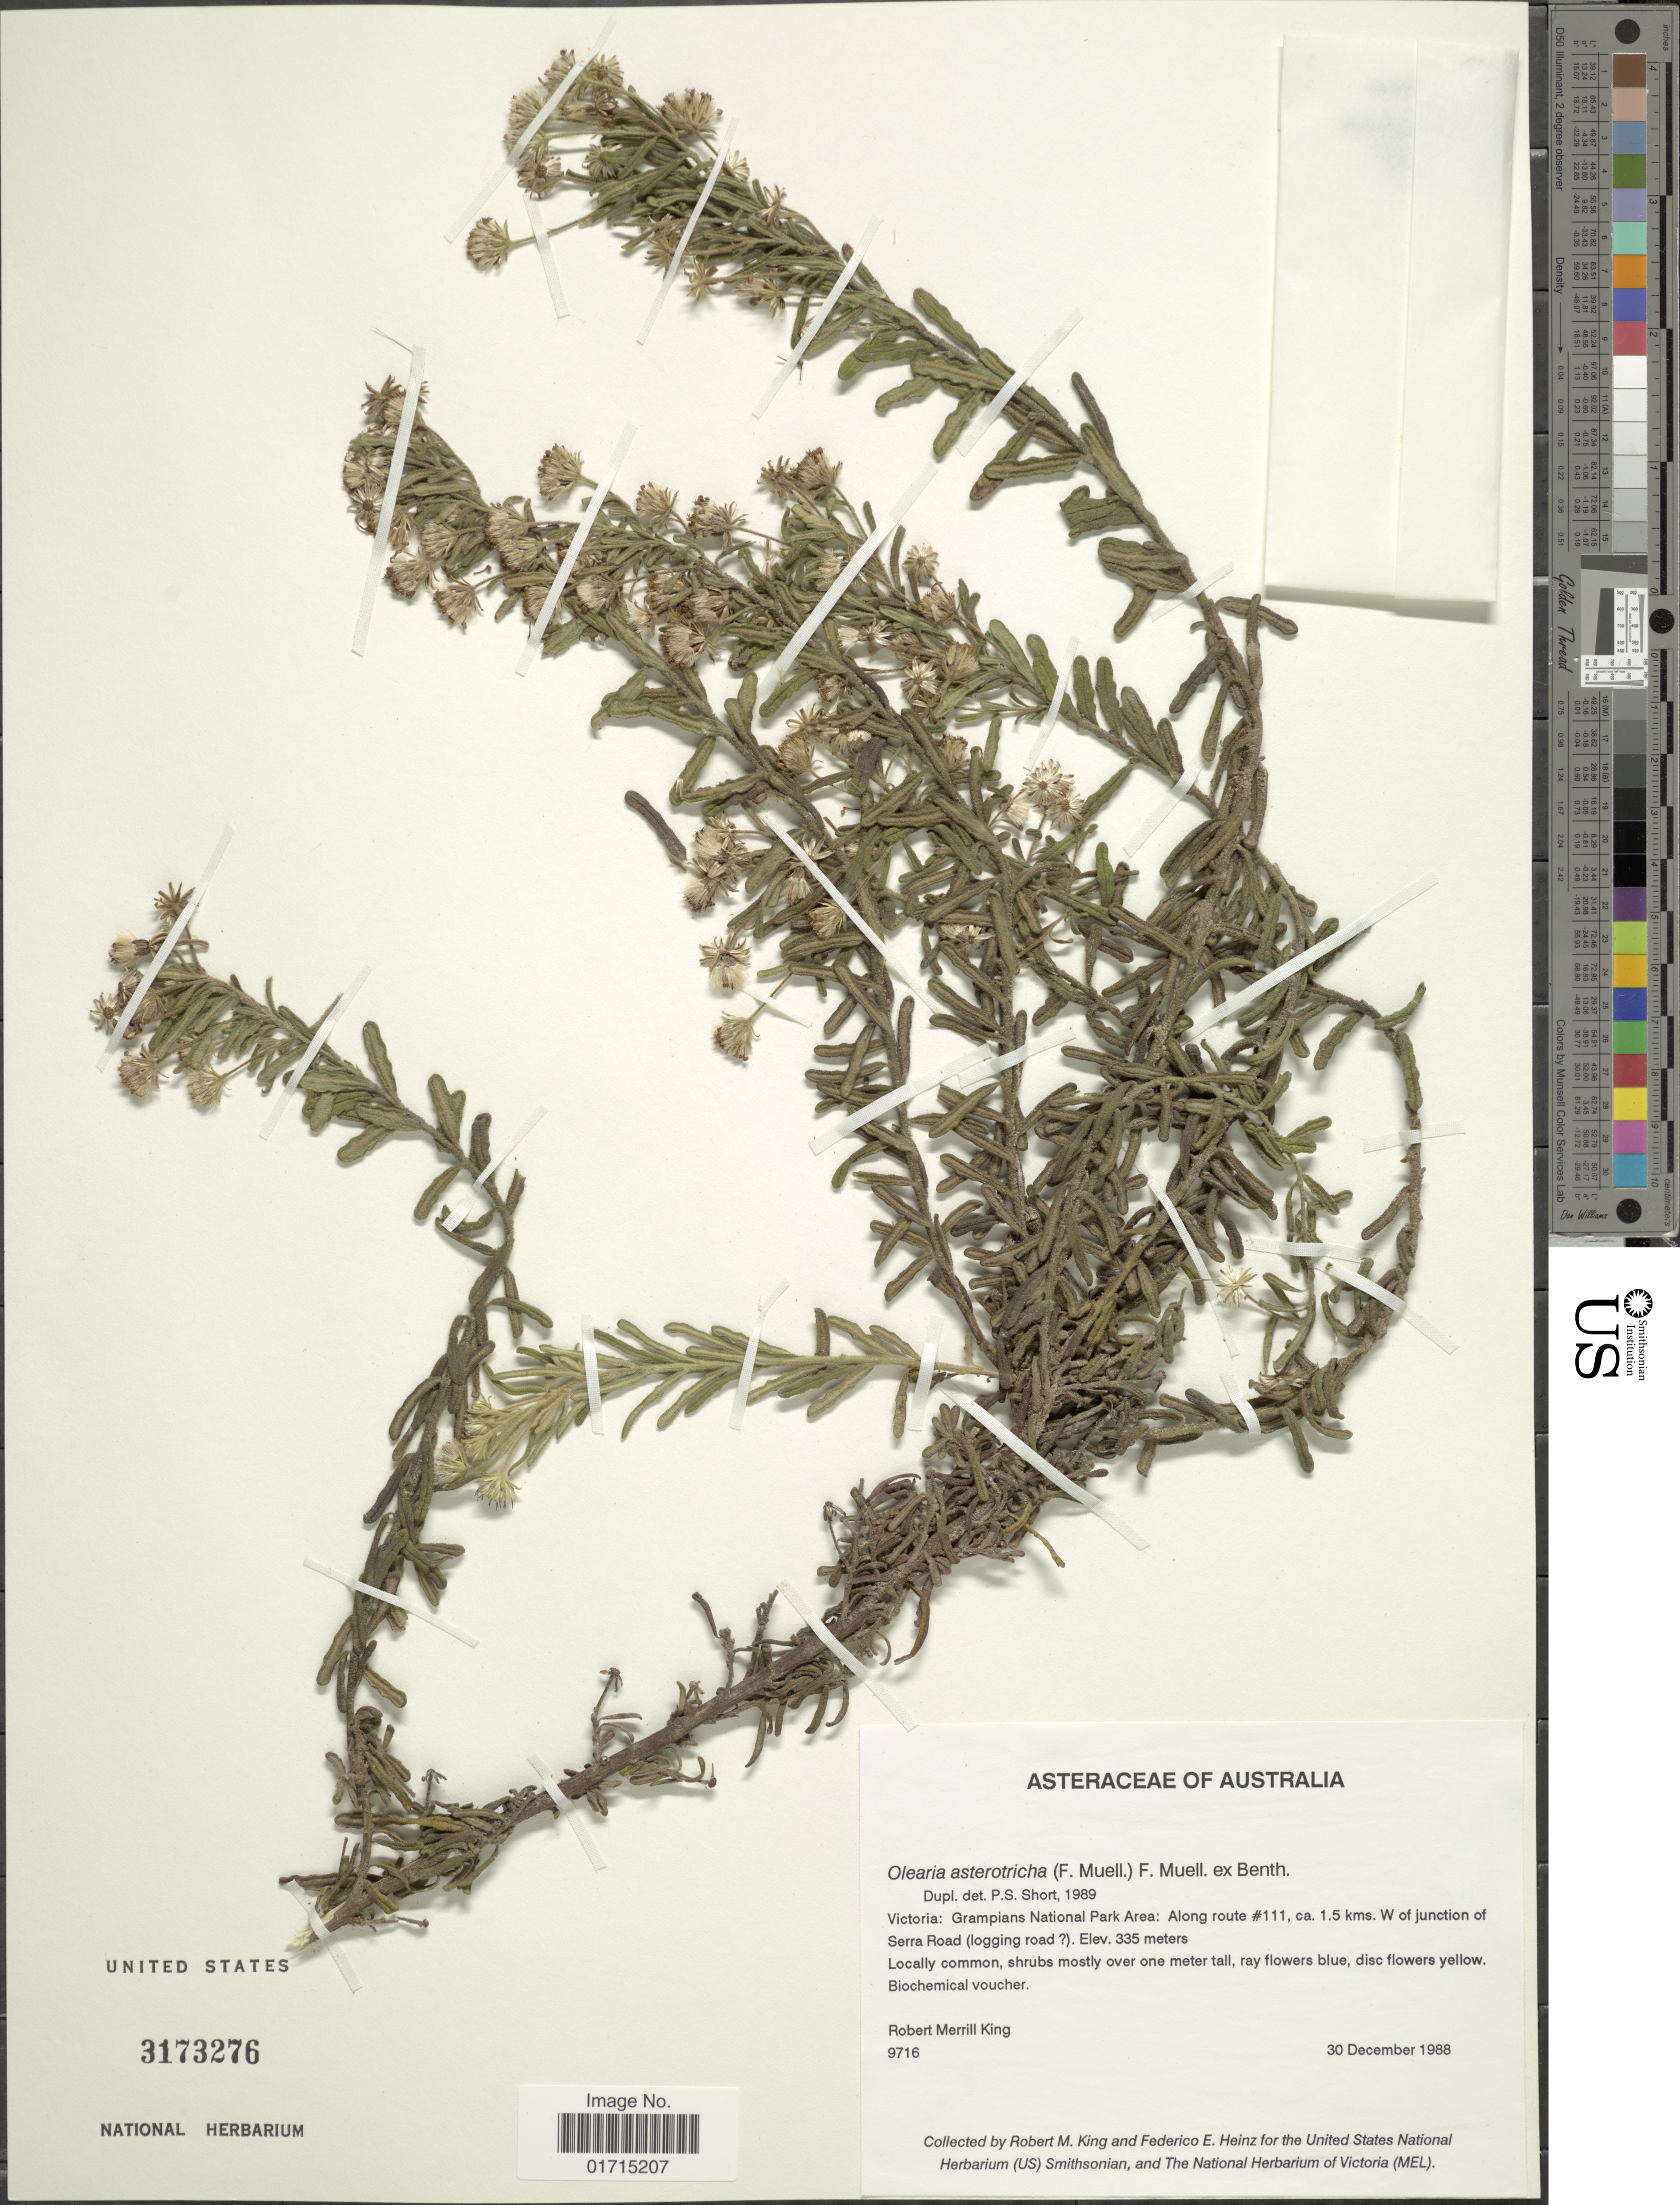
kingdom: Plantae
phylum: Tracheophyta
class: Magnoliopsida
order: Asterales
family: Asteraceae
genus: Olearia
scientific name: Olearia asterotricha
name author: (F. Muell.) F. Muell.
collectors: R. M. King & F. Heinz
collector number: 9716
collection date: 1988-12-30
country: Australia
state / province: Victoria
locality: Victoria: Grampians National Park Area: Along route #111, ca. 1.5 kms. W of junction of Serra Road (loggingroad [unsure placement])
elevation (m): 335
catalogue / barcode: US 3173276